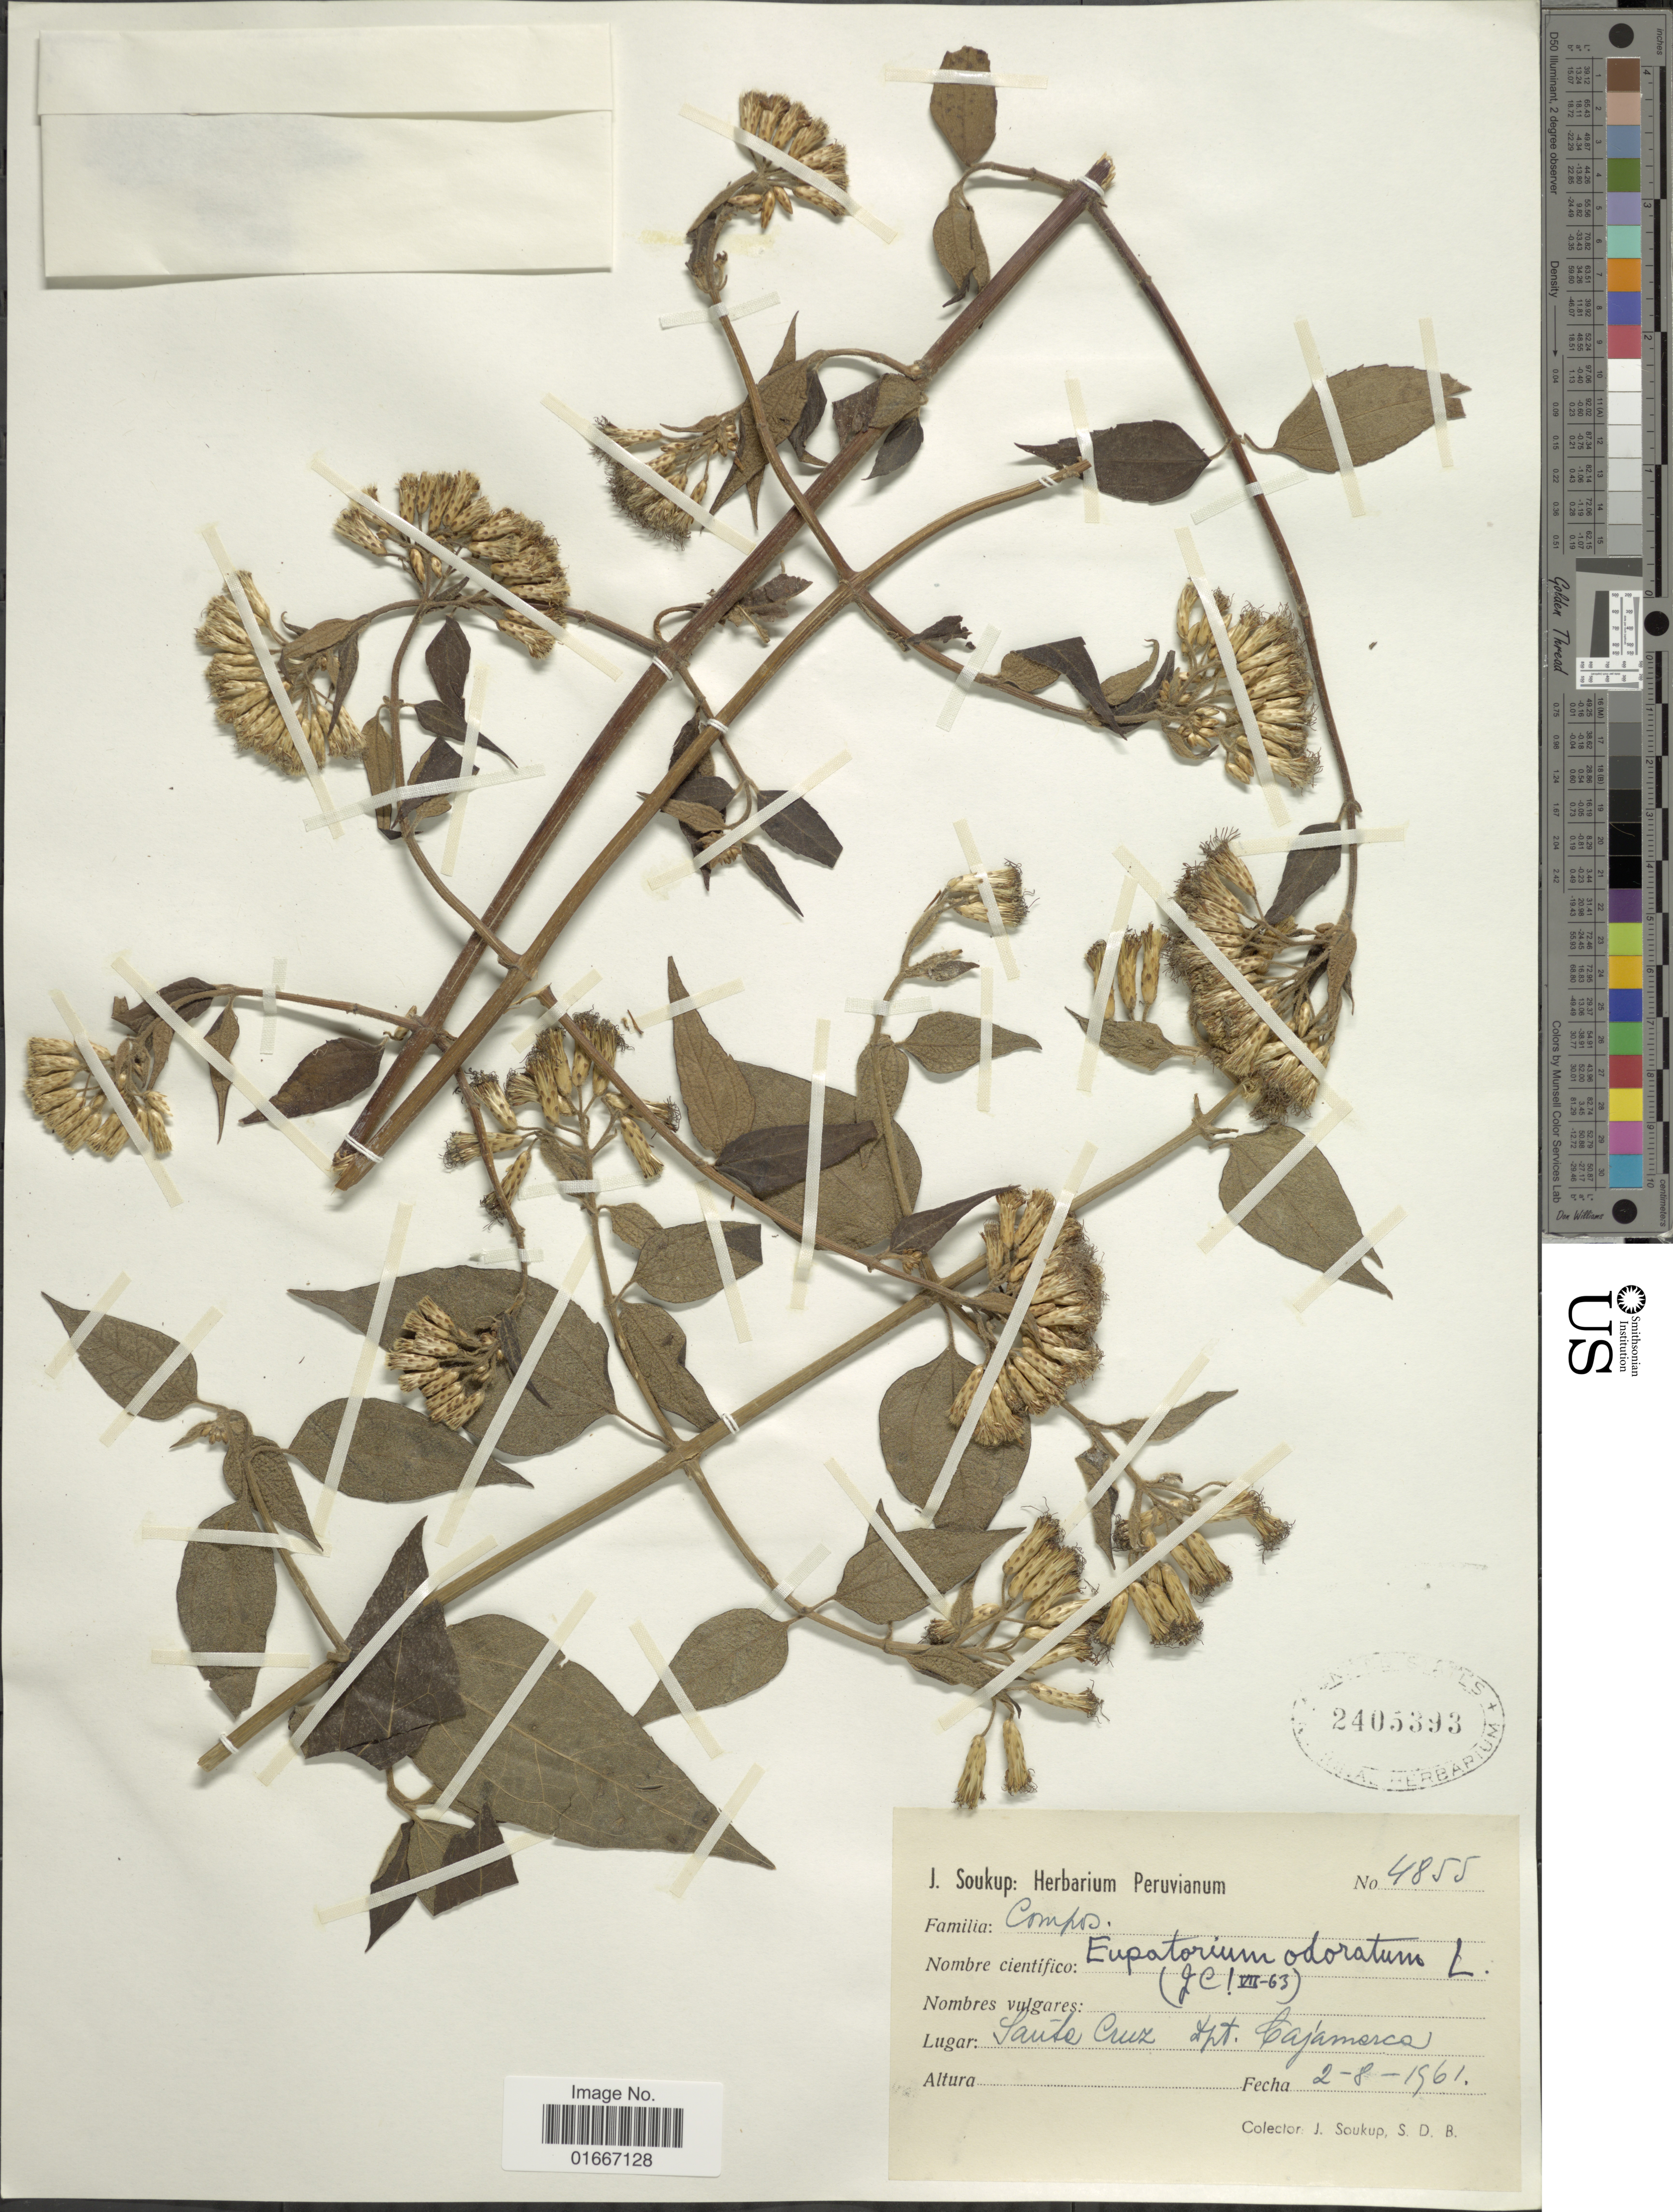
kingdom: Plantae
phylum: Tracheophyta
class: Magnoliopsida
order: Asterales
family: Asteraceae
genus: Chromolaena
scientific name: Chromolaena odorata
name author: (L.) R.M. King & H. Rob.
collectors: J. Soukup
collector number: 4855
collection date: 1961-08-02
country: Peru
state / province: Cajamarca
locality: Santa Cruz. dpt. Cajamarca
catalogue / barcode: US 2405393